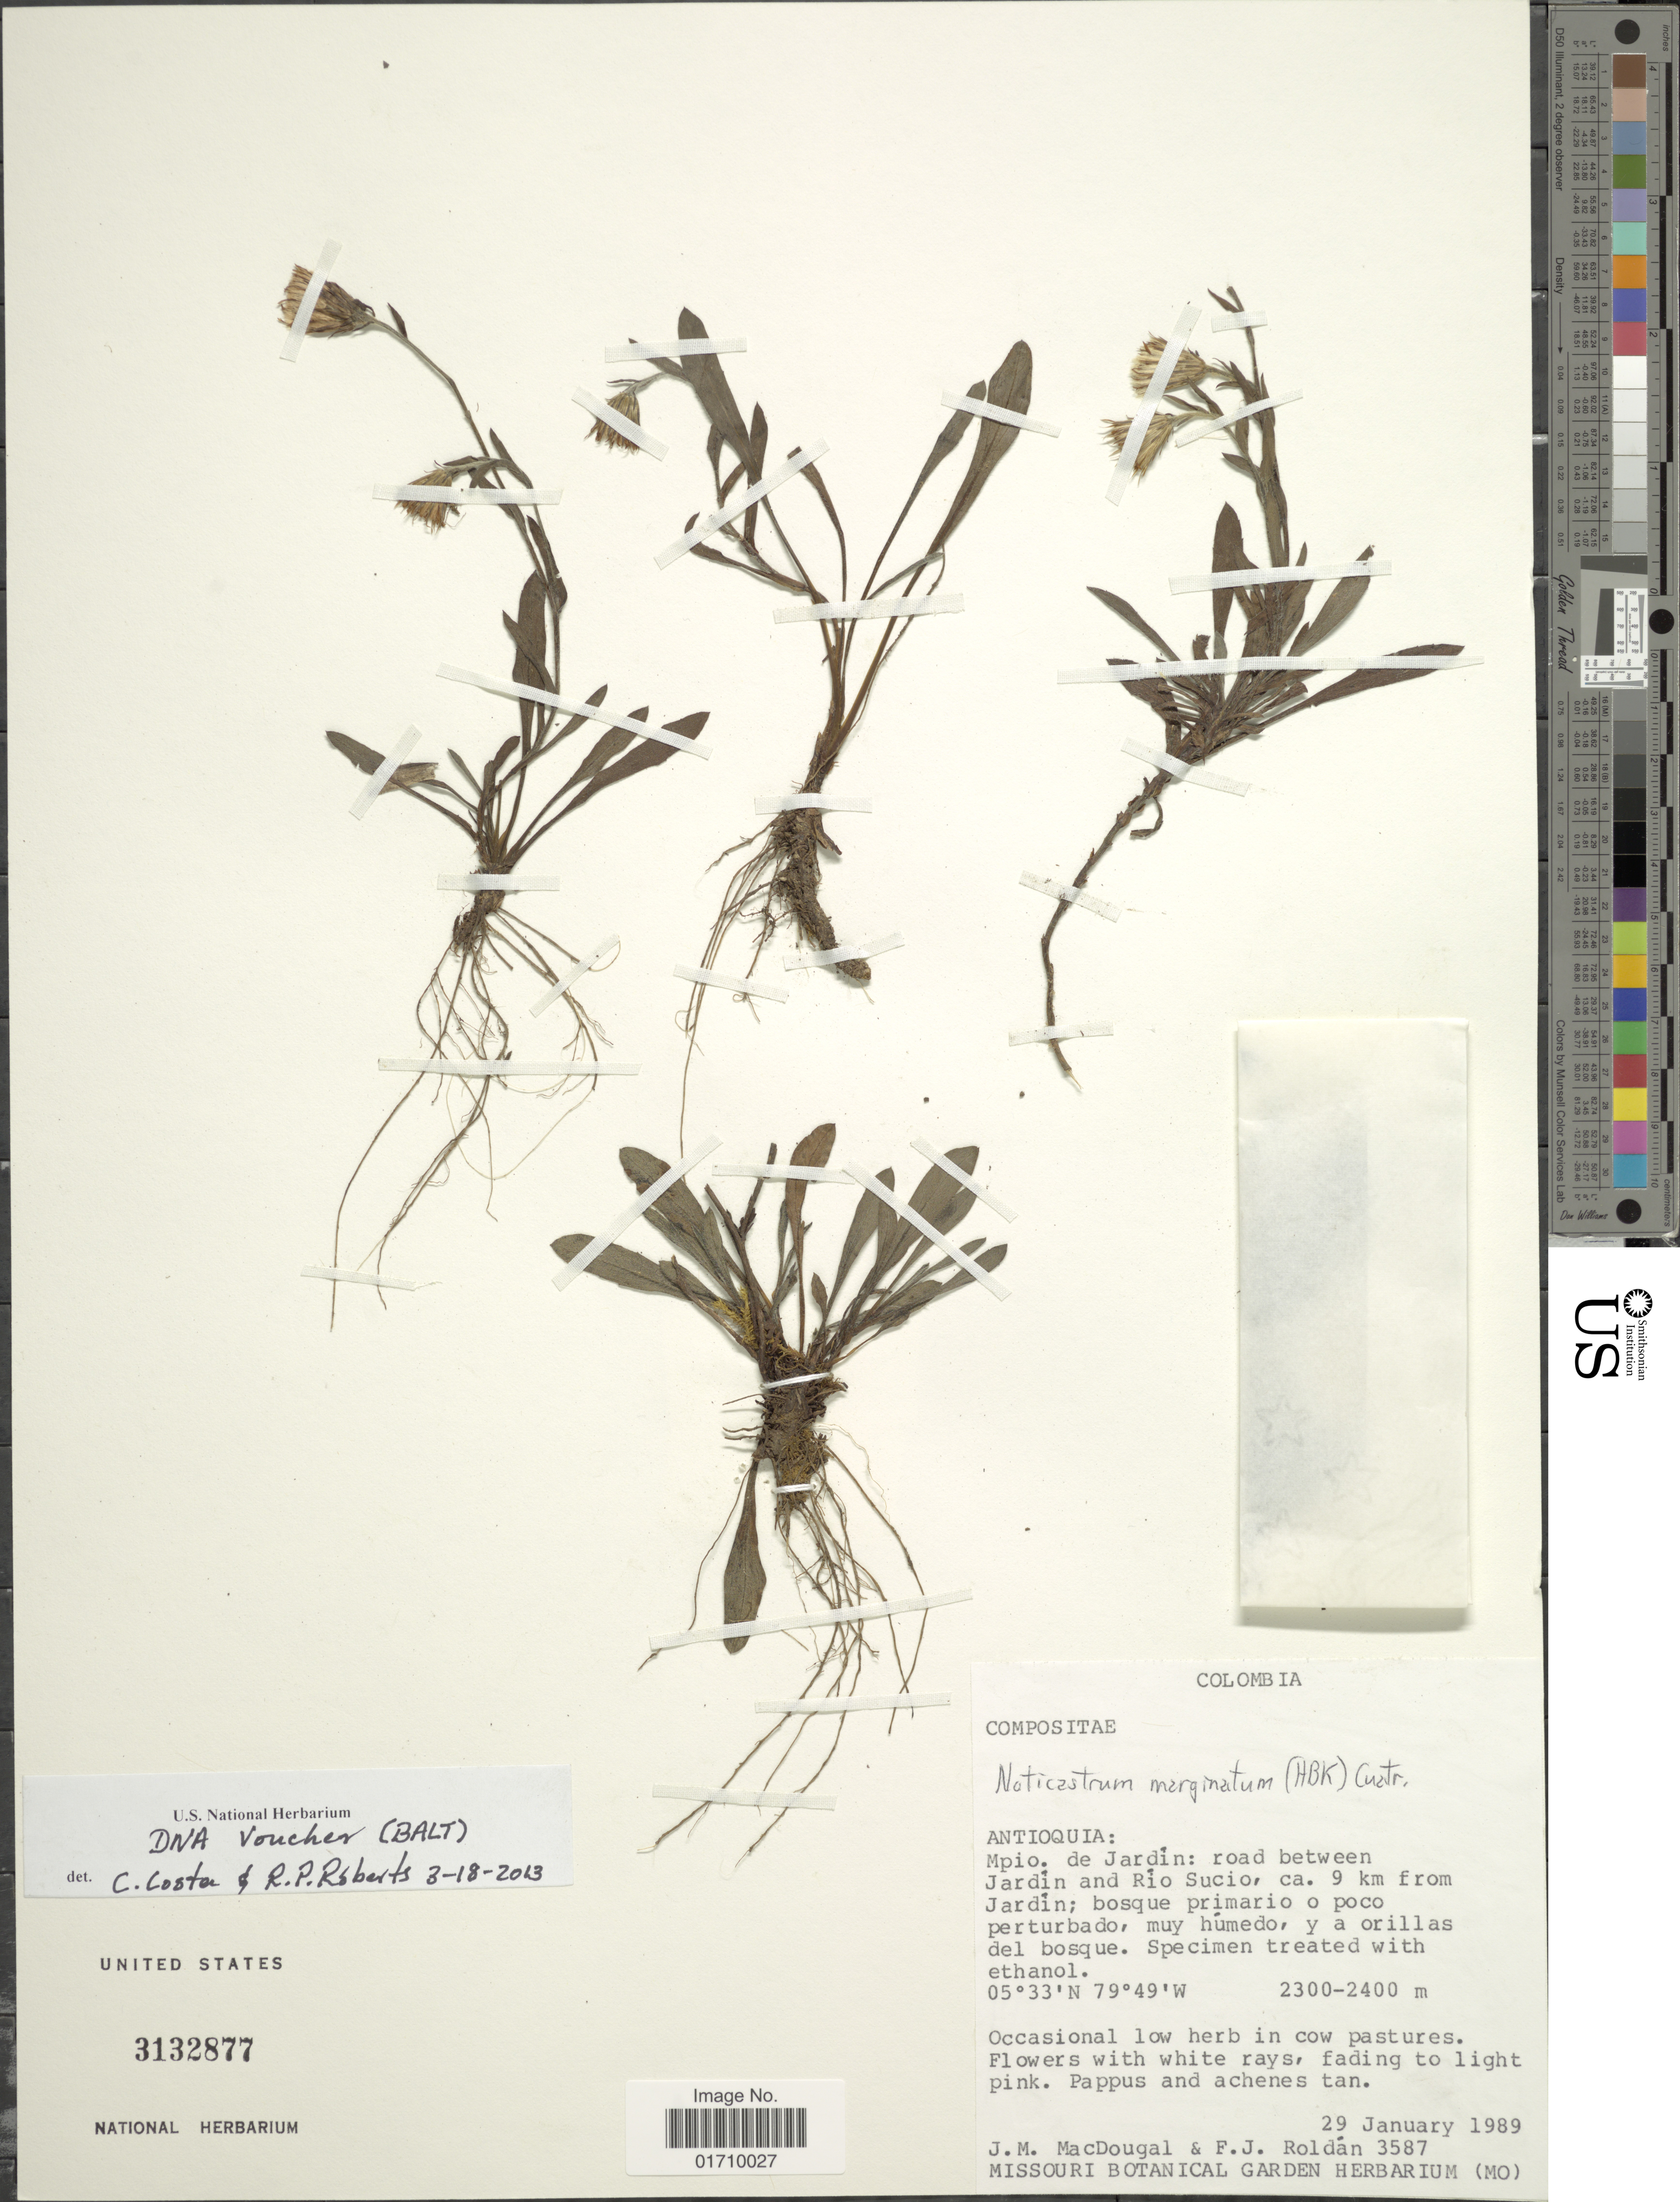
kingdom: Plantae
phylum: Tracheophyta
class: Magnoliopsida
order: Asterales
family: Asteraceae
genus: Noticastrum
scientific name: Noticastrum marginatum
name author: (Kunth) Cuatrec.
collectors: J. M. MacDougal & F. J. Roldán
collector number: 3587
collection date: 1989-01-29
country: Colombia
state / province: Antioquia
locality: Mpio. de Jardin, road between Jardin and Rio Sucio, ca 9 km from Jardin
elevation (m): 2300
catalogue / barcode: US 3132877